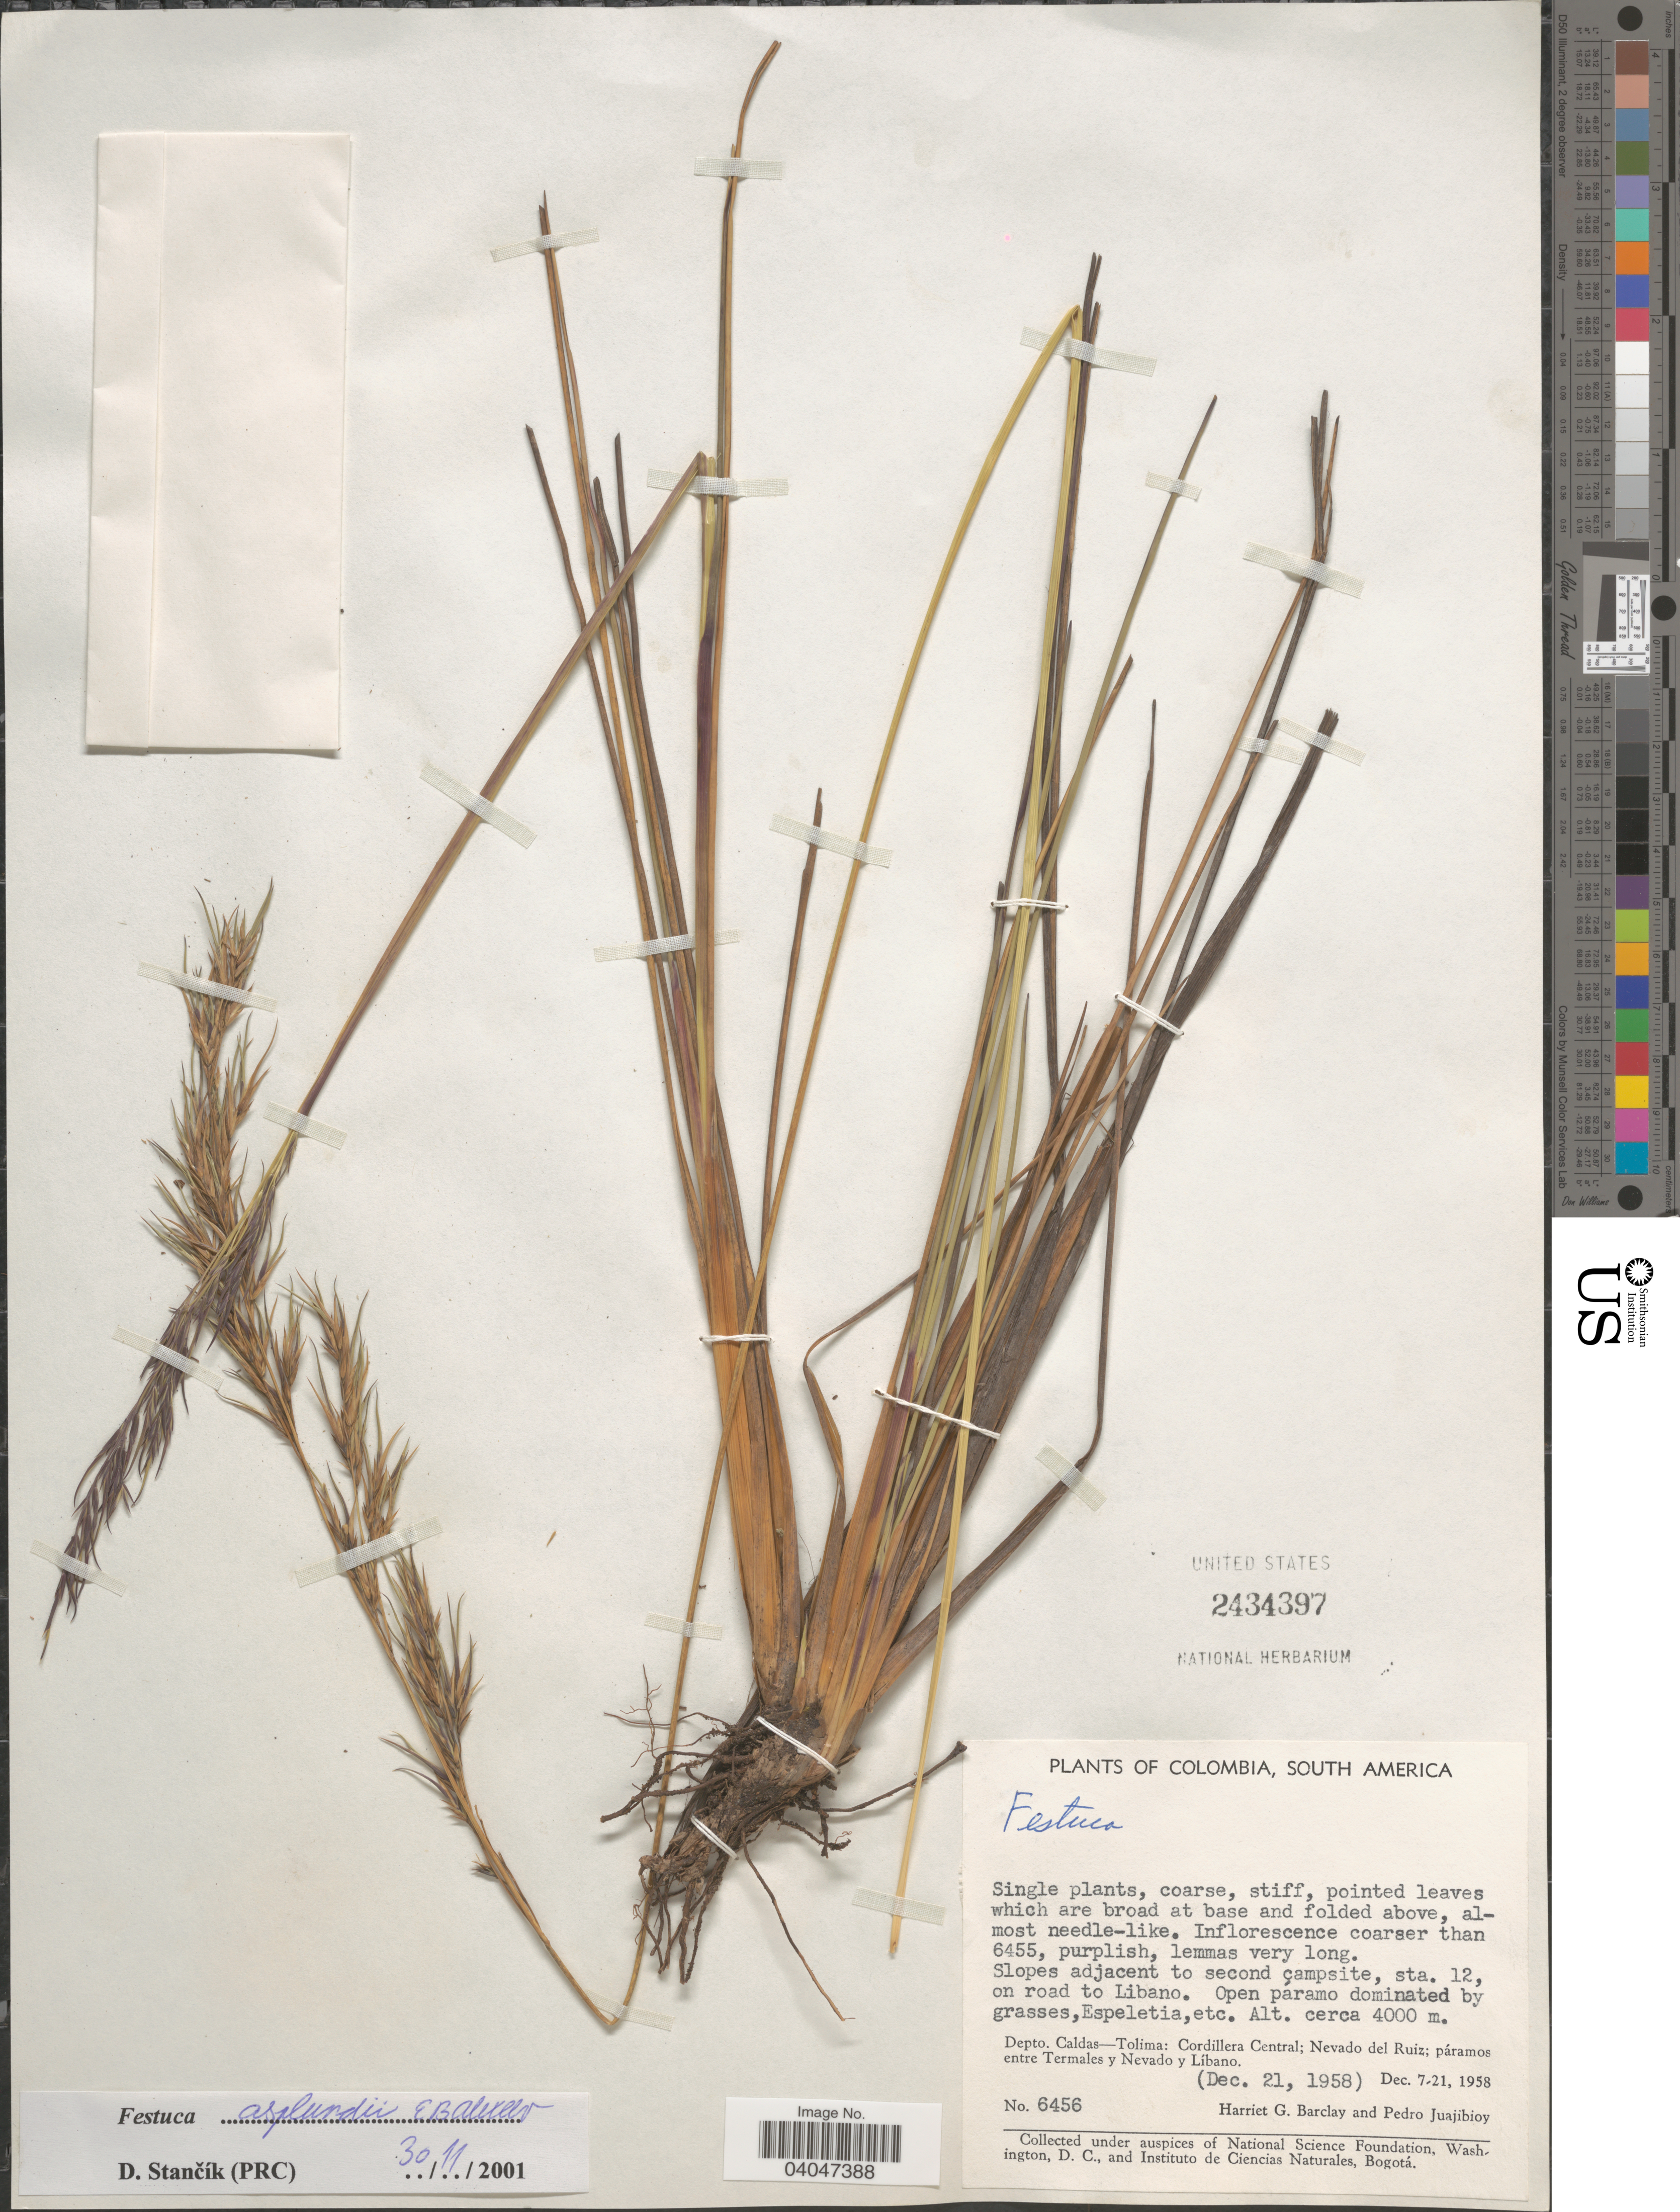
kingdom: Plantae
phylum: Tracheophyta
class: Liliopsida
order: Poales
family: Poaceae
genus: Festuca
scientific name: Festuca asplundii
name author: E.B. Alexeev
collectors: H. G. Barclay & P. Juajibioy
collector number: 6456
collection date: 1958-12-21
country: Colombia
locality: Slopes adjacent to second campsite, sta. 12, on road to Libano. Depto. Caldas-Tolima: Cordillera Central; Nevado del Ruiz; páramos entre Termales y Nevado y Líbano.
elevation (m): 4000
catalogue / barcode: US 2434397